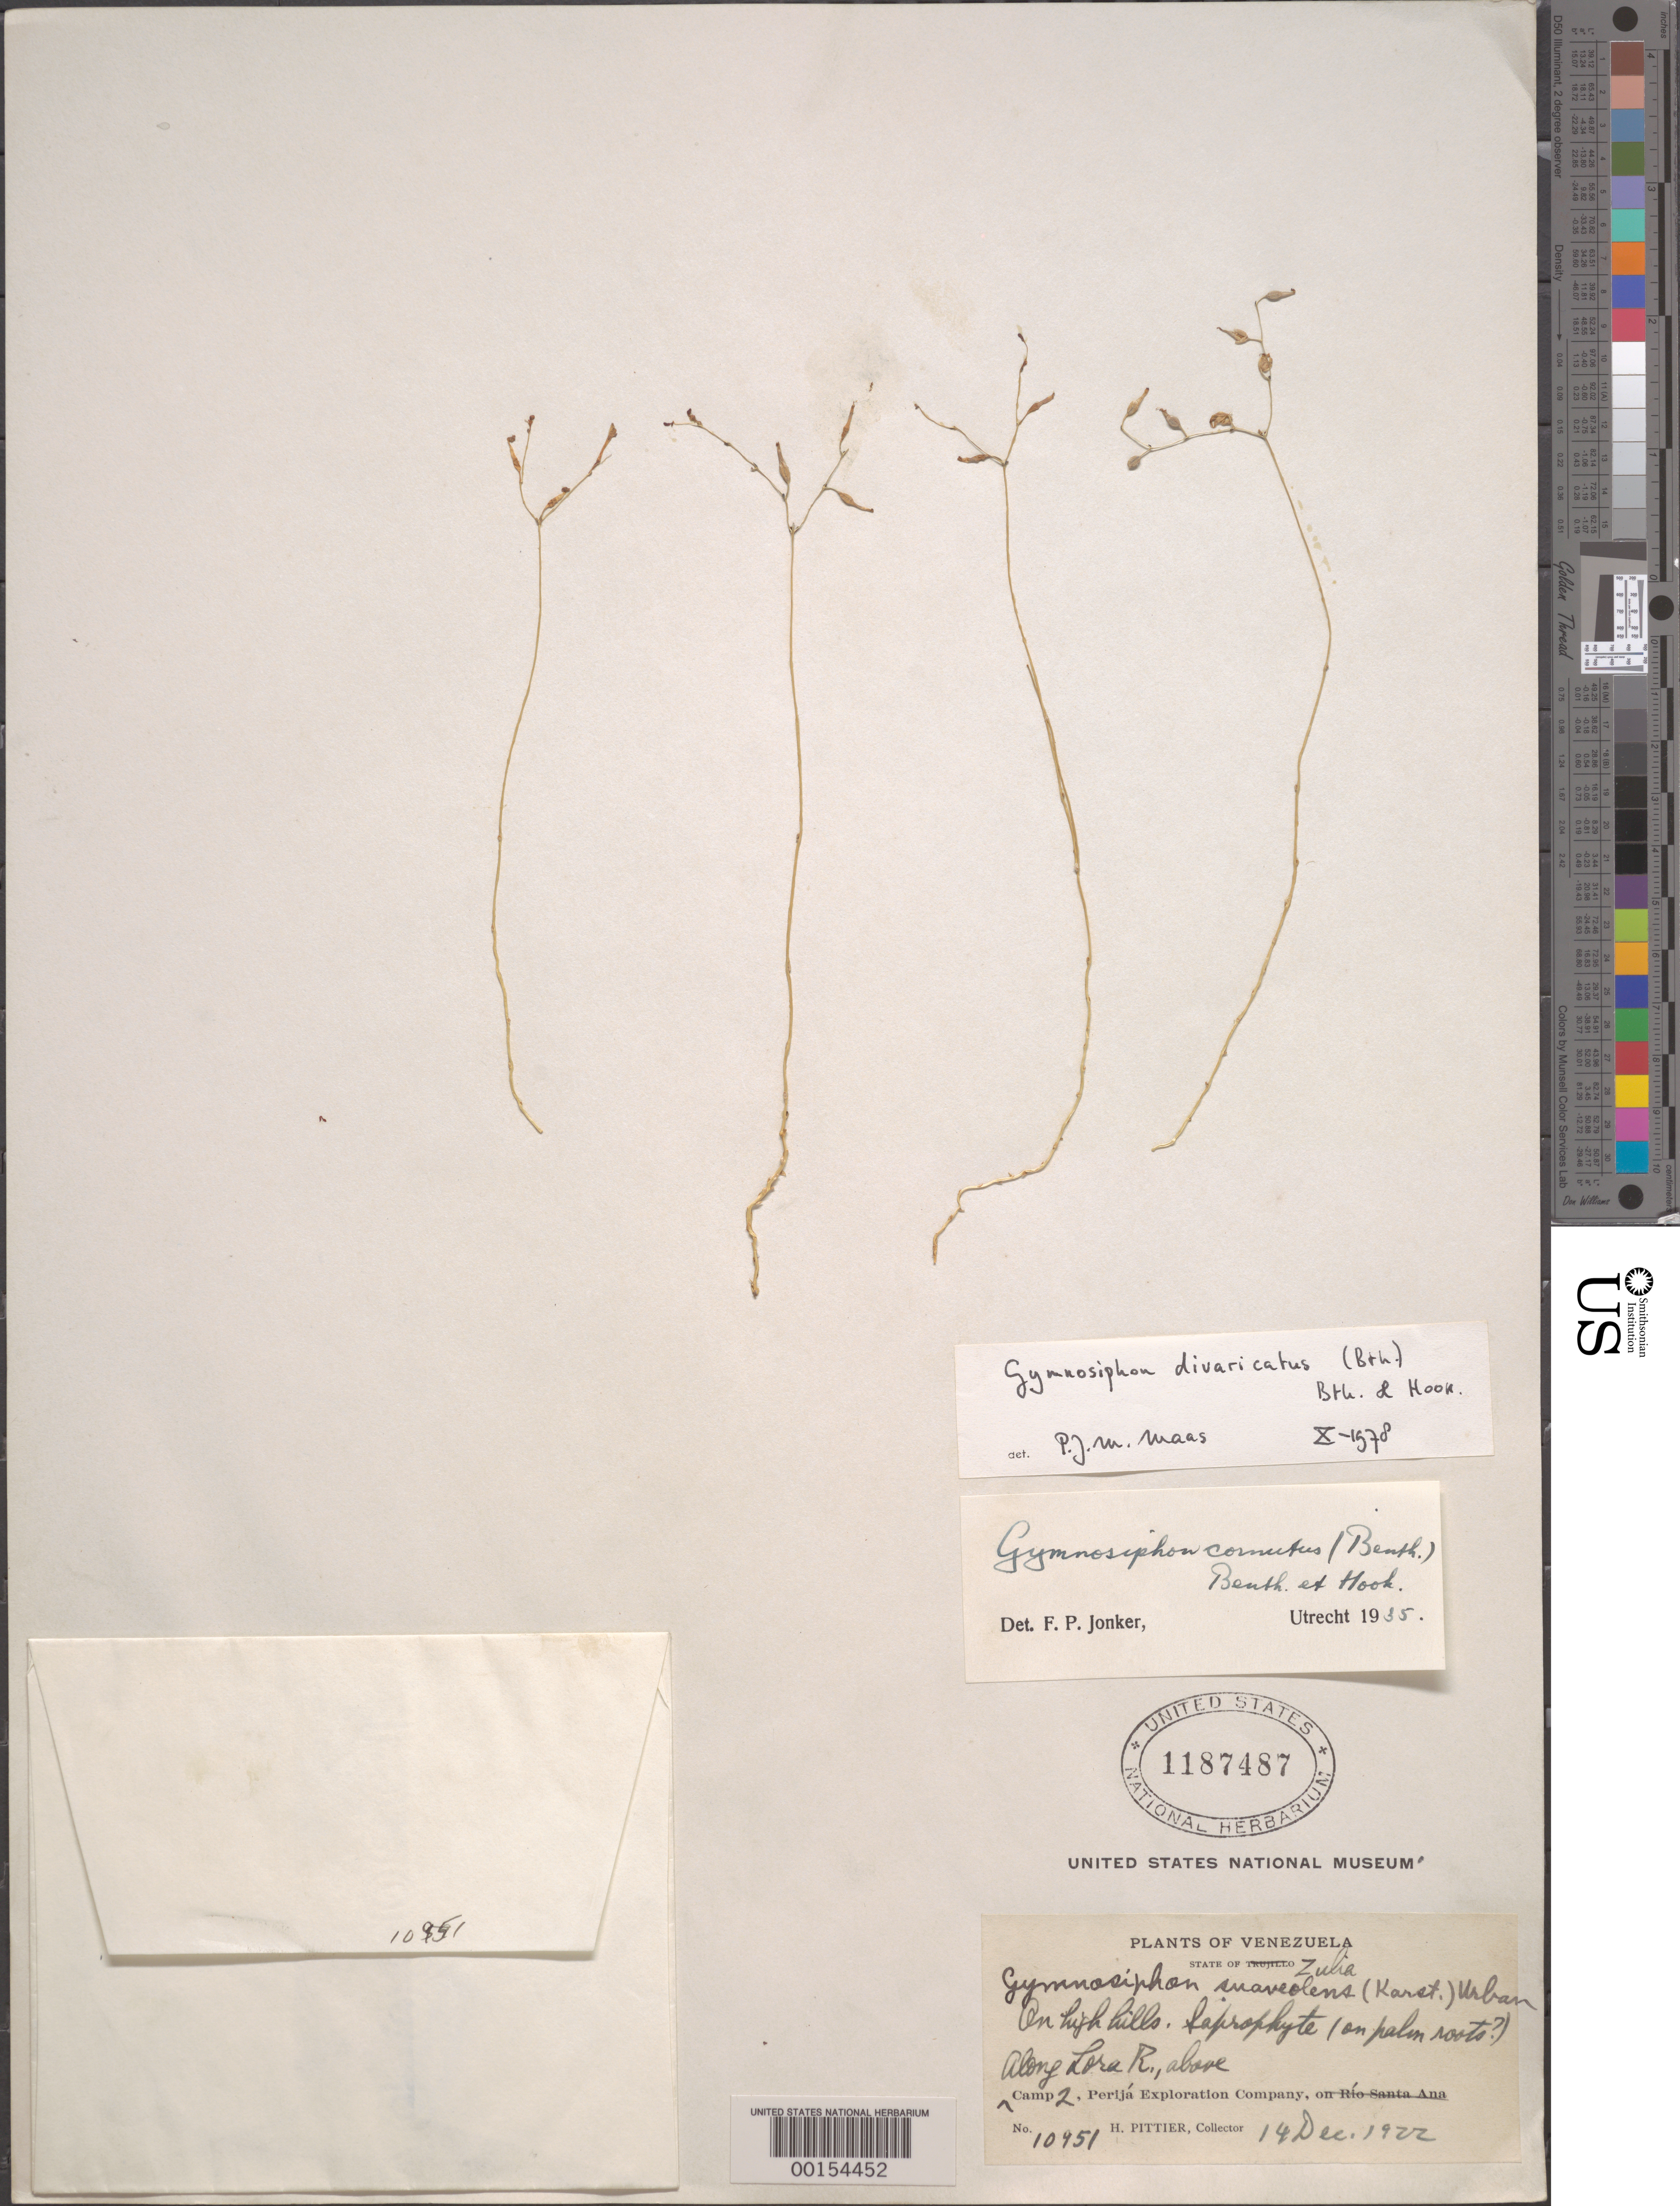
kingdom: Plantae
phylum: Tracheophyta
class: Liliopsida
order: Dioscoreales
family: Burmanniaceae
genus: Gymnosiphon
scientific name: Gymnosiphon divaricatus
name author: (Benth.) Benth. & Hook. f.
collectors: H. F. Pittier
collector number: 10951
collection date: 1922-12-14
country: Venezuela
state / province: Zulia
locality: Along Lora R., above Camp 2, Perijá Exploration Company.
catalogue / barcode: US 1187487